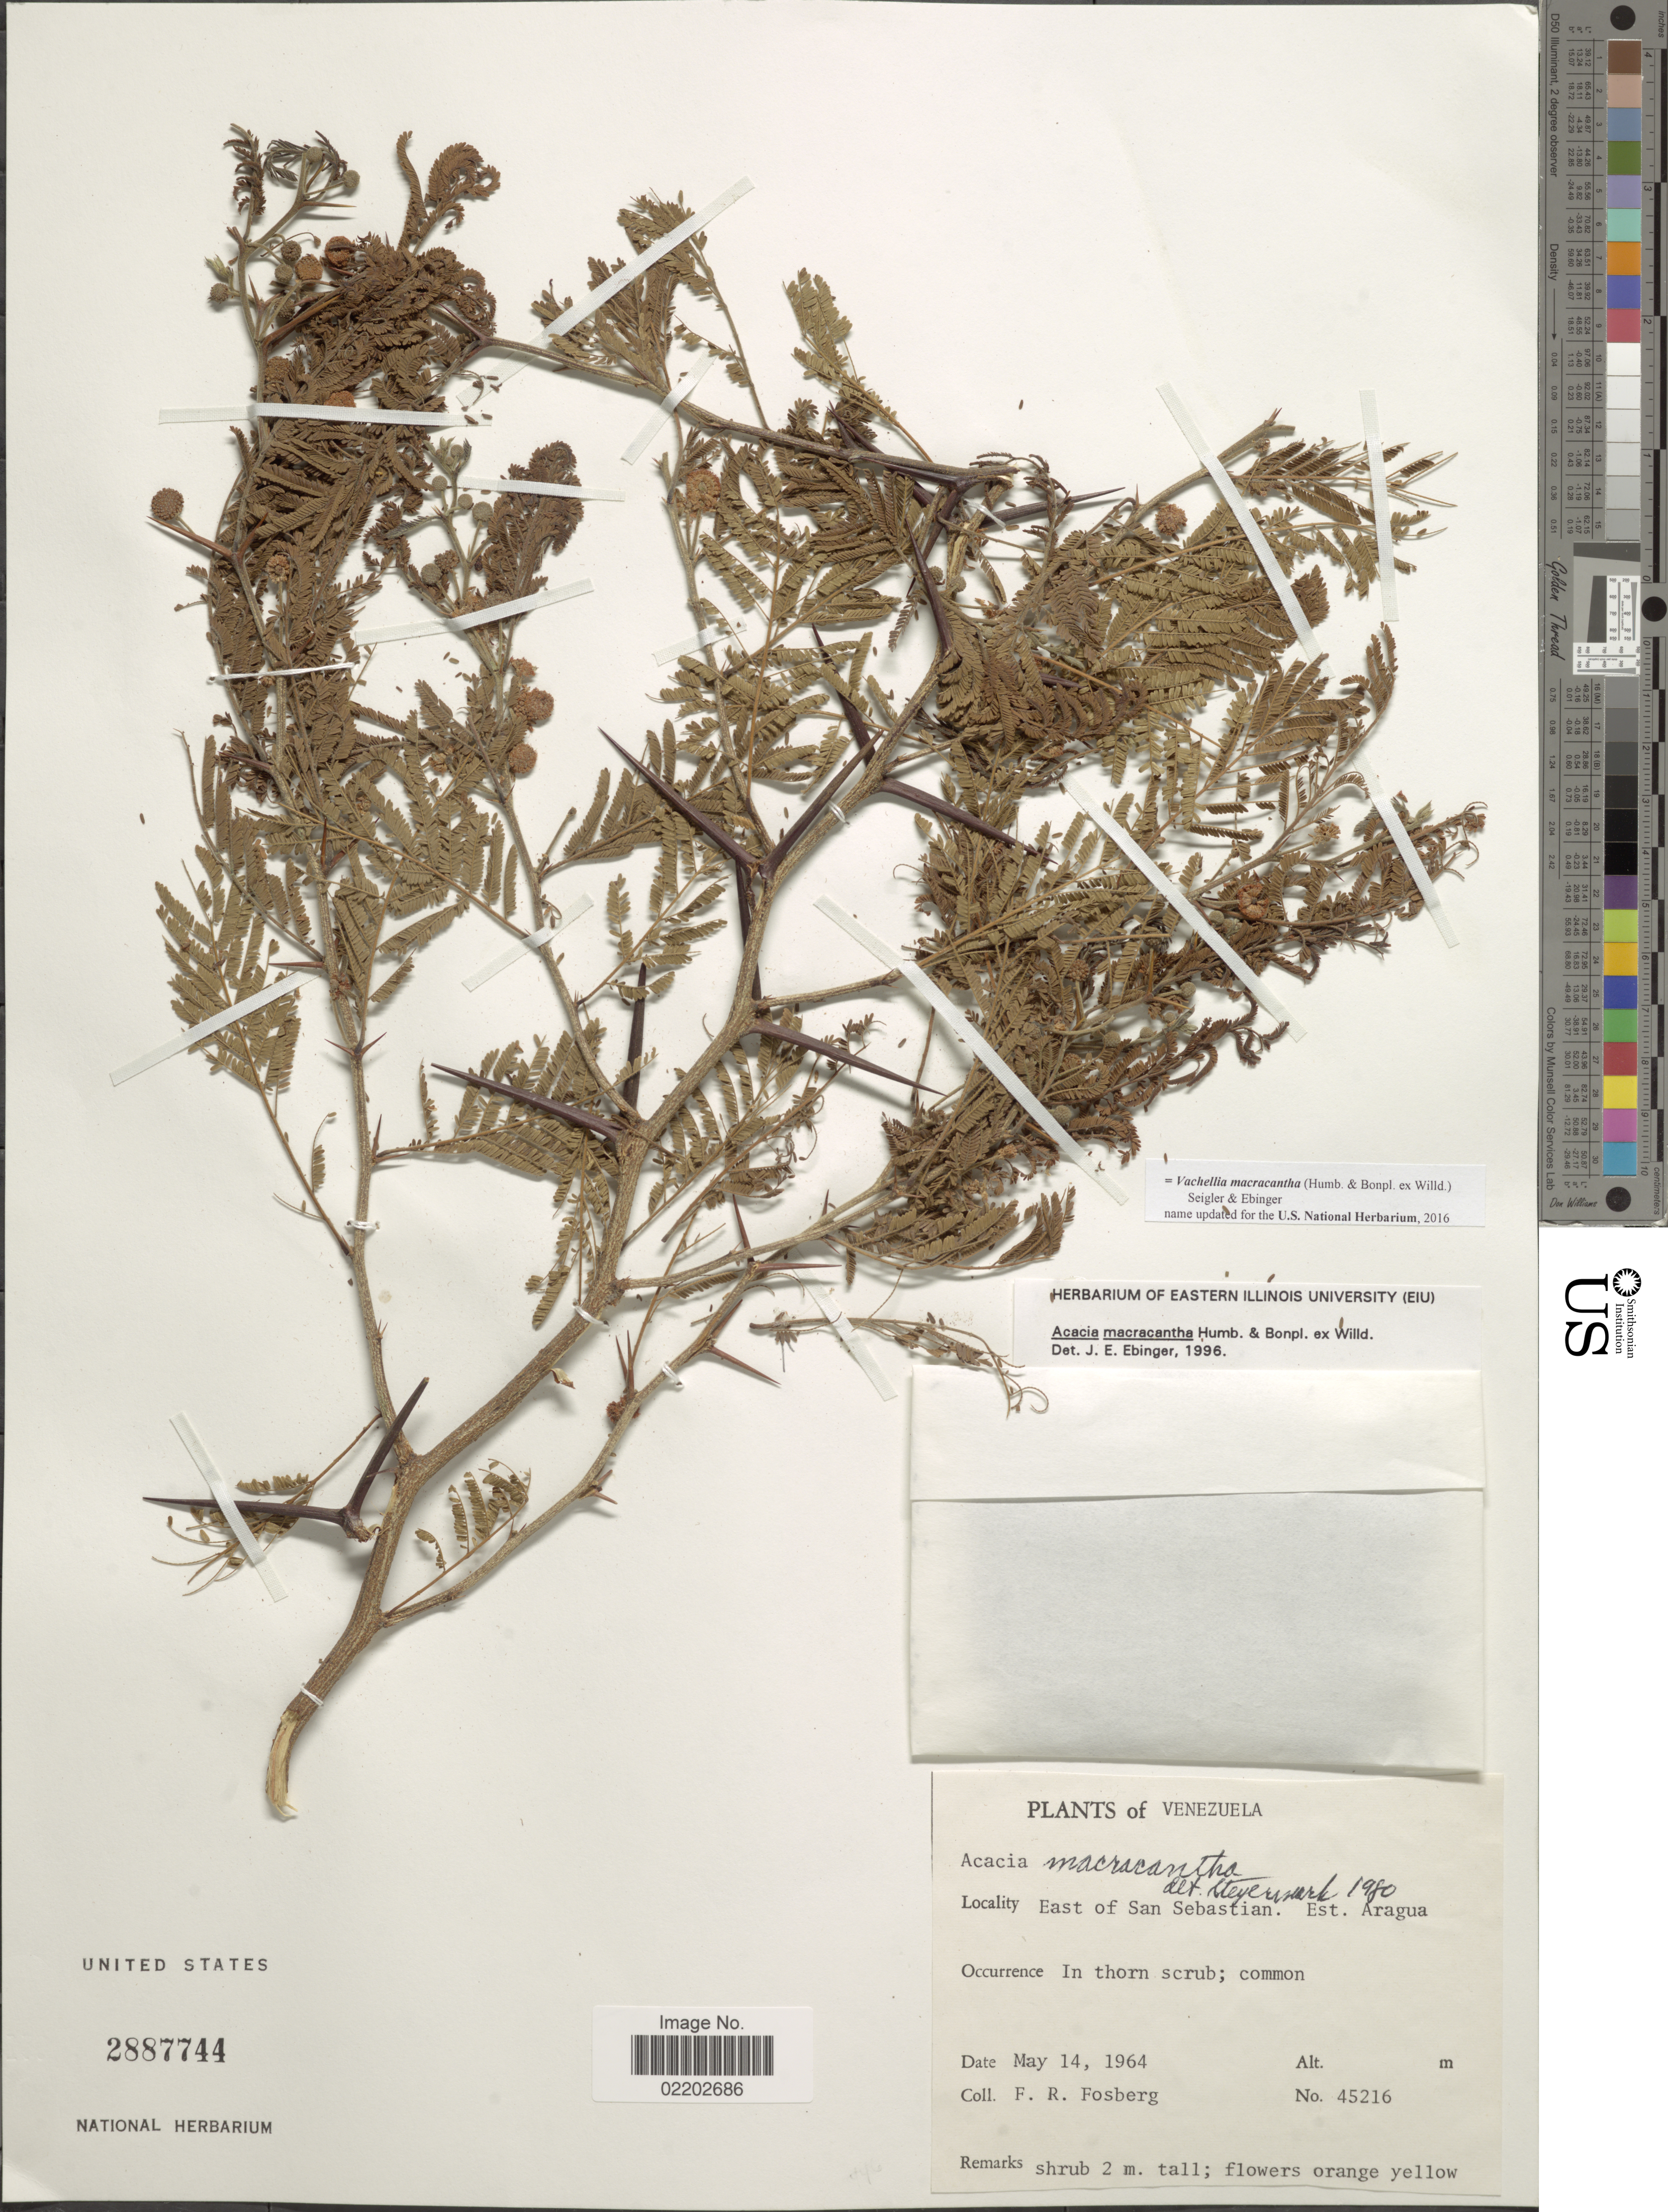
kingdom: Plantae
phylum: Tracheophyta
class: Magnoliopsida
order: Fabales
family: Fabaceae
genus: Vachellia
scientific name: Vachellia macracantha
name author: (Humb. & Bonpl. ex Willd.) Seigler & Ebinger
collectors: F. R. Fosberg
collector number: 45216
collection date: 1964-05-14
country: Venezuela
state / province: Aragua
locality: East of San Sebastian. Est. Aragua.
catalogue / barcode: US 2887744